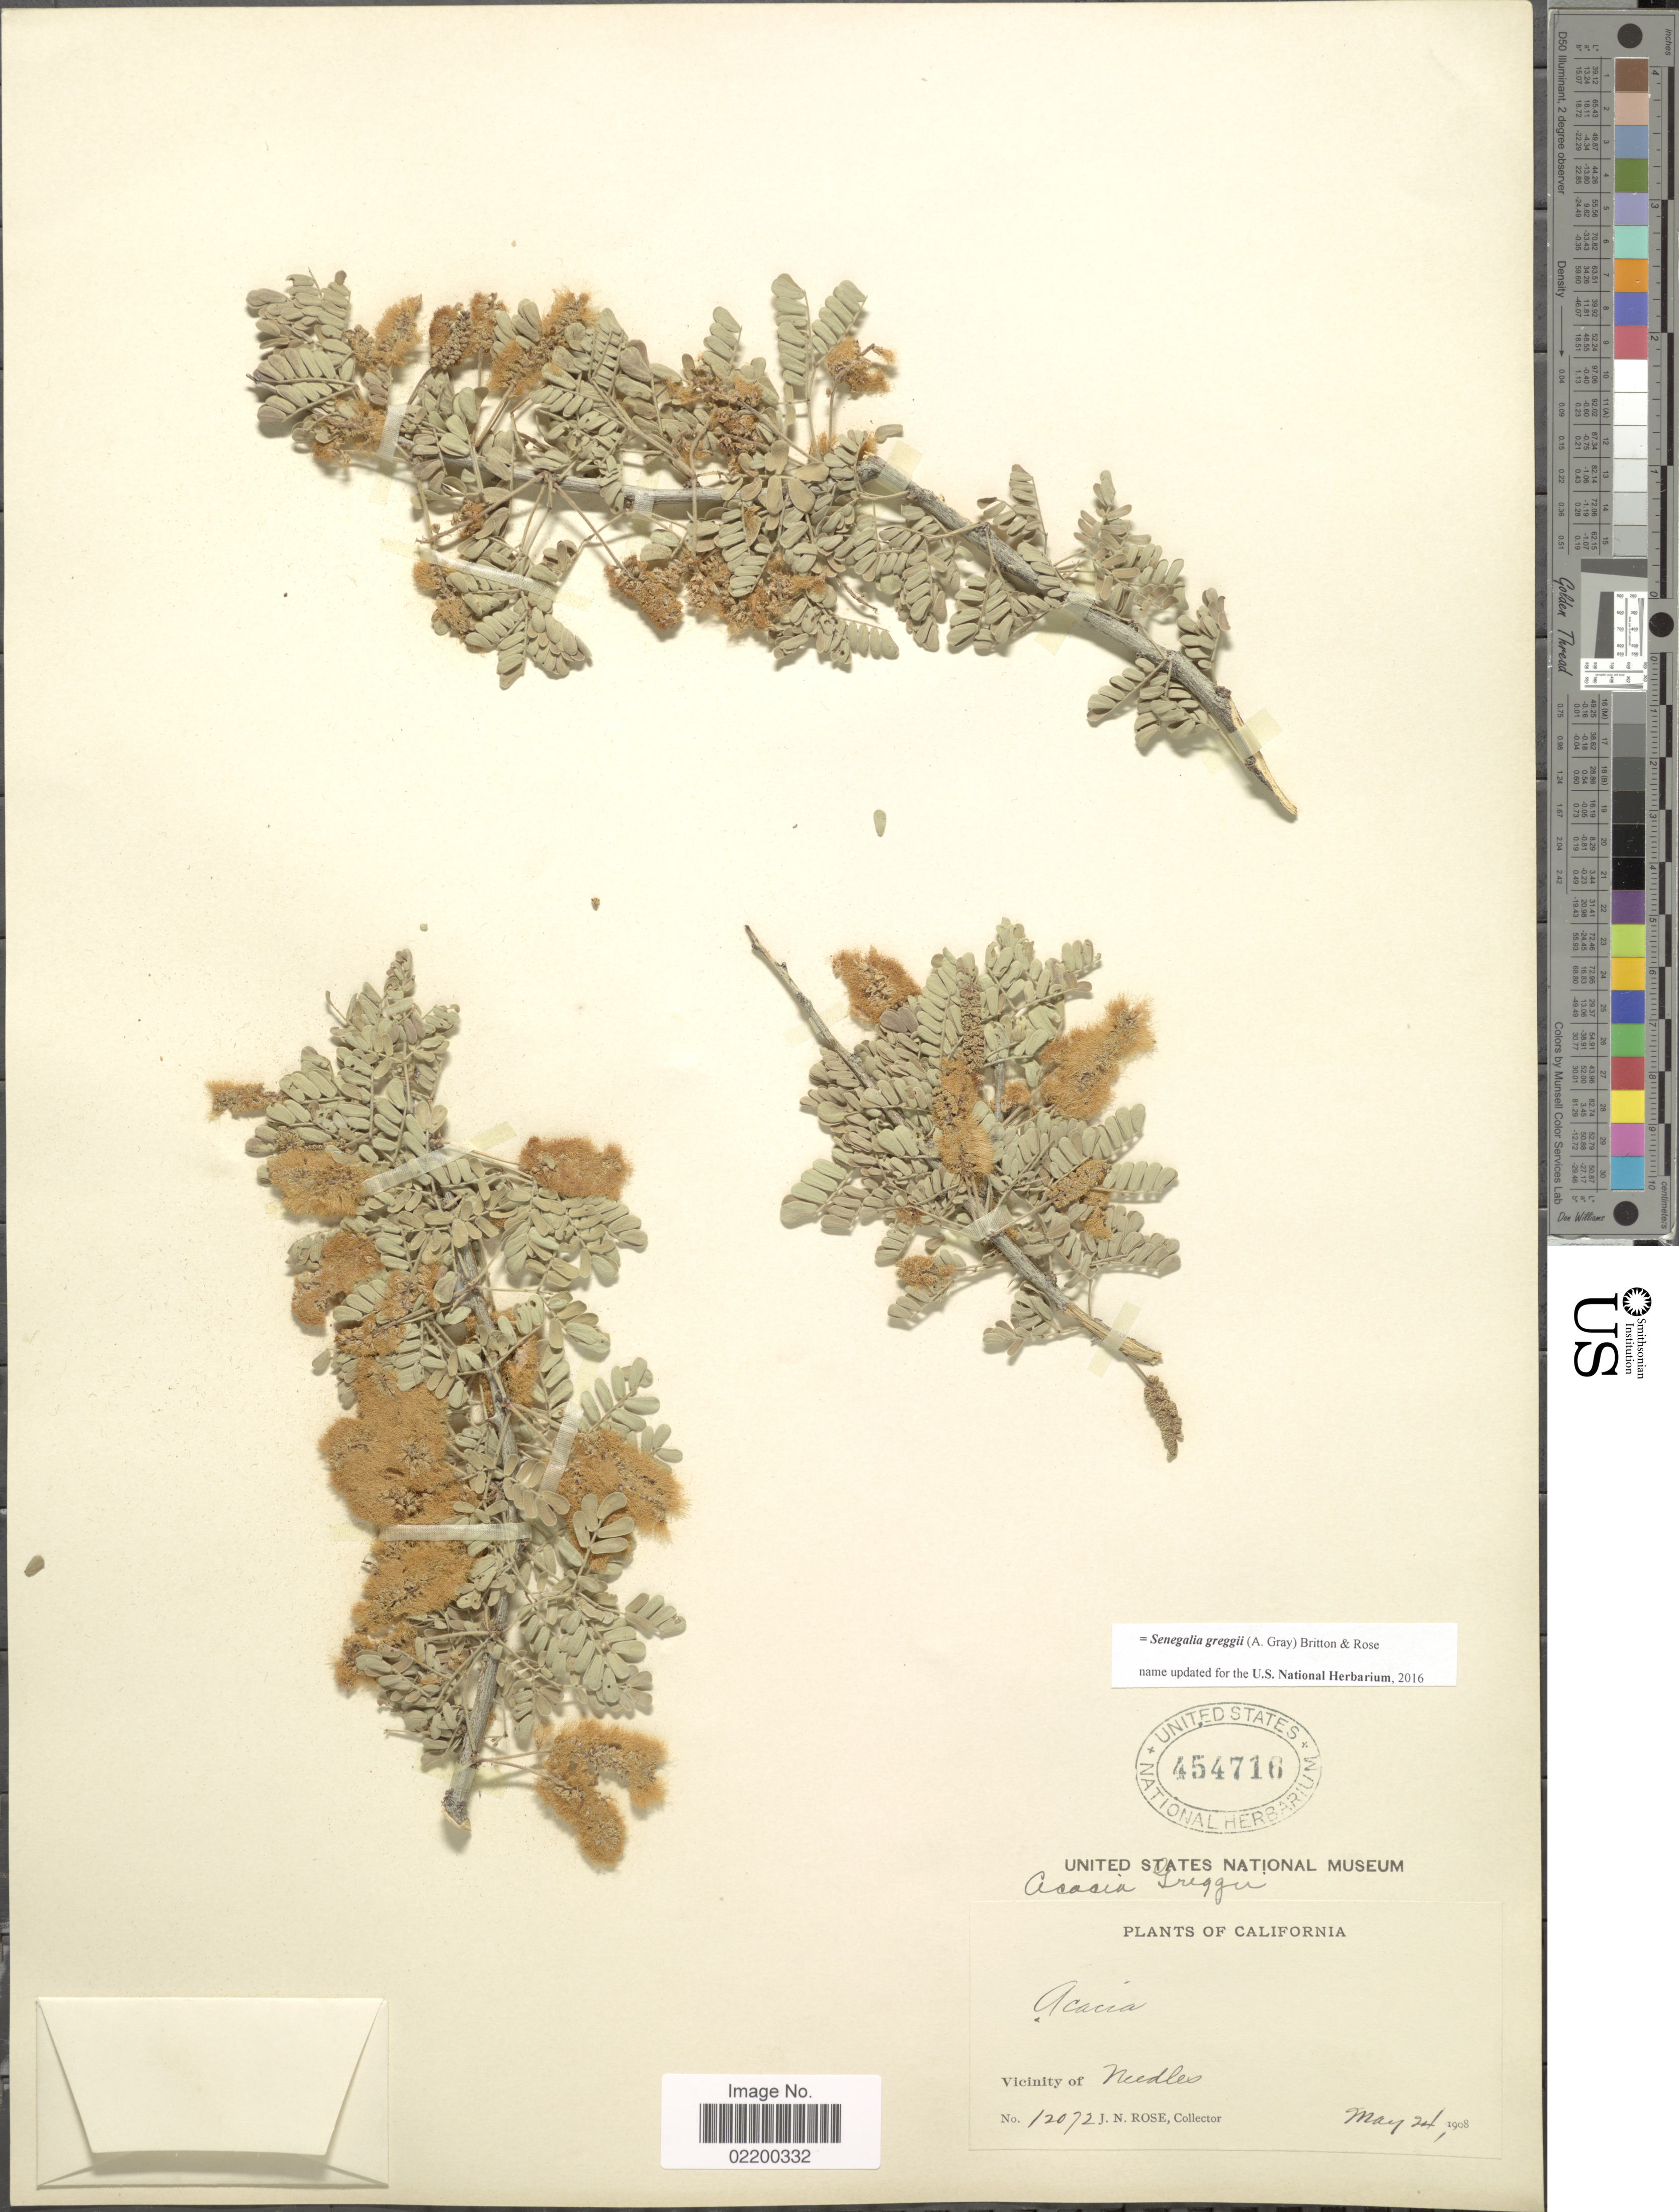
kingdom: Plantae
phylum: Tracheophyta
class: Magnoliopsida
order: Fabales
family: Fabaceae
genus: Senegalia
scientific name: Senegalia greggii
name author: (A. Gray) Britton & Rose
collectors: J. N. Rose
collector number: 12072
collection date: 1908-05-24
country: United States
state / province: California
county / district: San Bernardino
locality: Vicinity of Needles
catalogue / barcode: US 454716